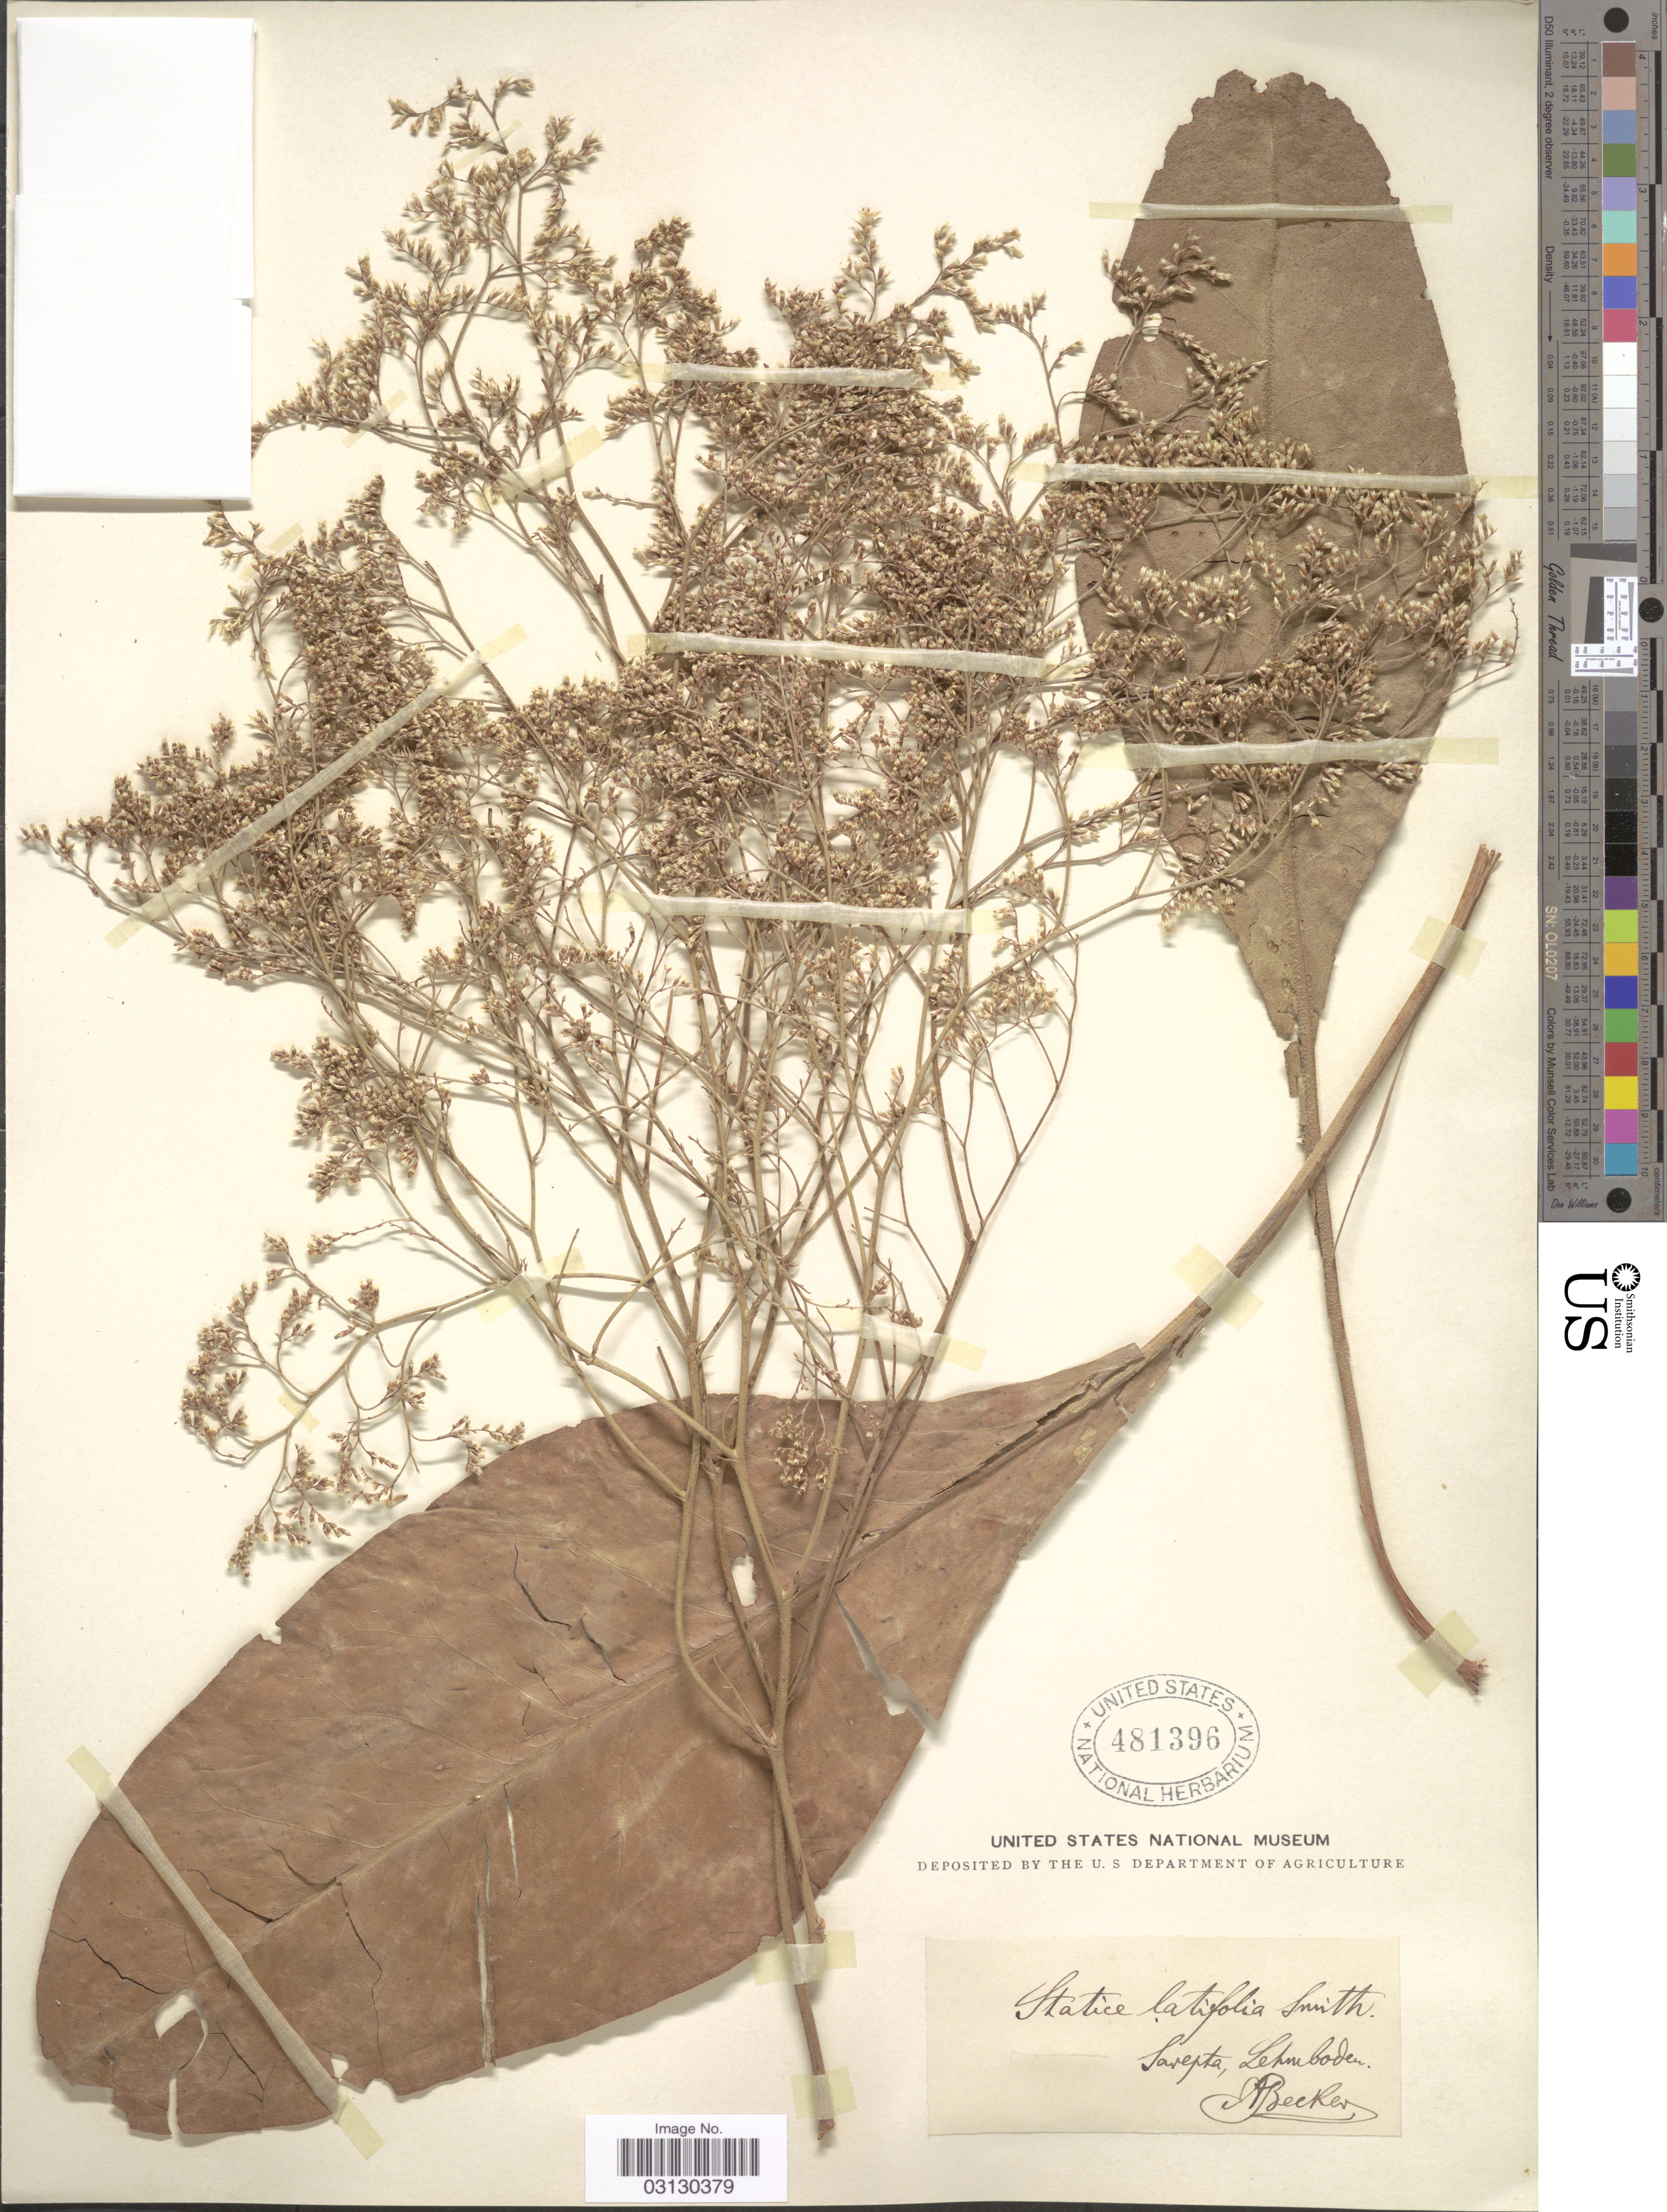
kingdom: Plantae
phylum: Tracheophyta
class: Magnoliopsida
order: Caryophyllales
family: Plumbaginaceae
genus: Limonium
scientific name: Limonium latifolium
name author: Kuntze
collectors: A. Becker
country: Russian Federation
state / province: Volgograd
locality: Sarepta, Lehmboden.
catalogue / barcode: US 481396